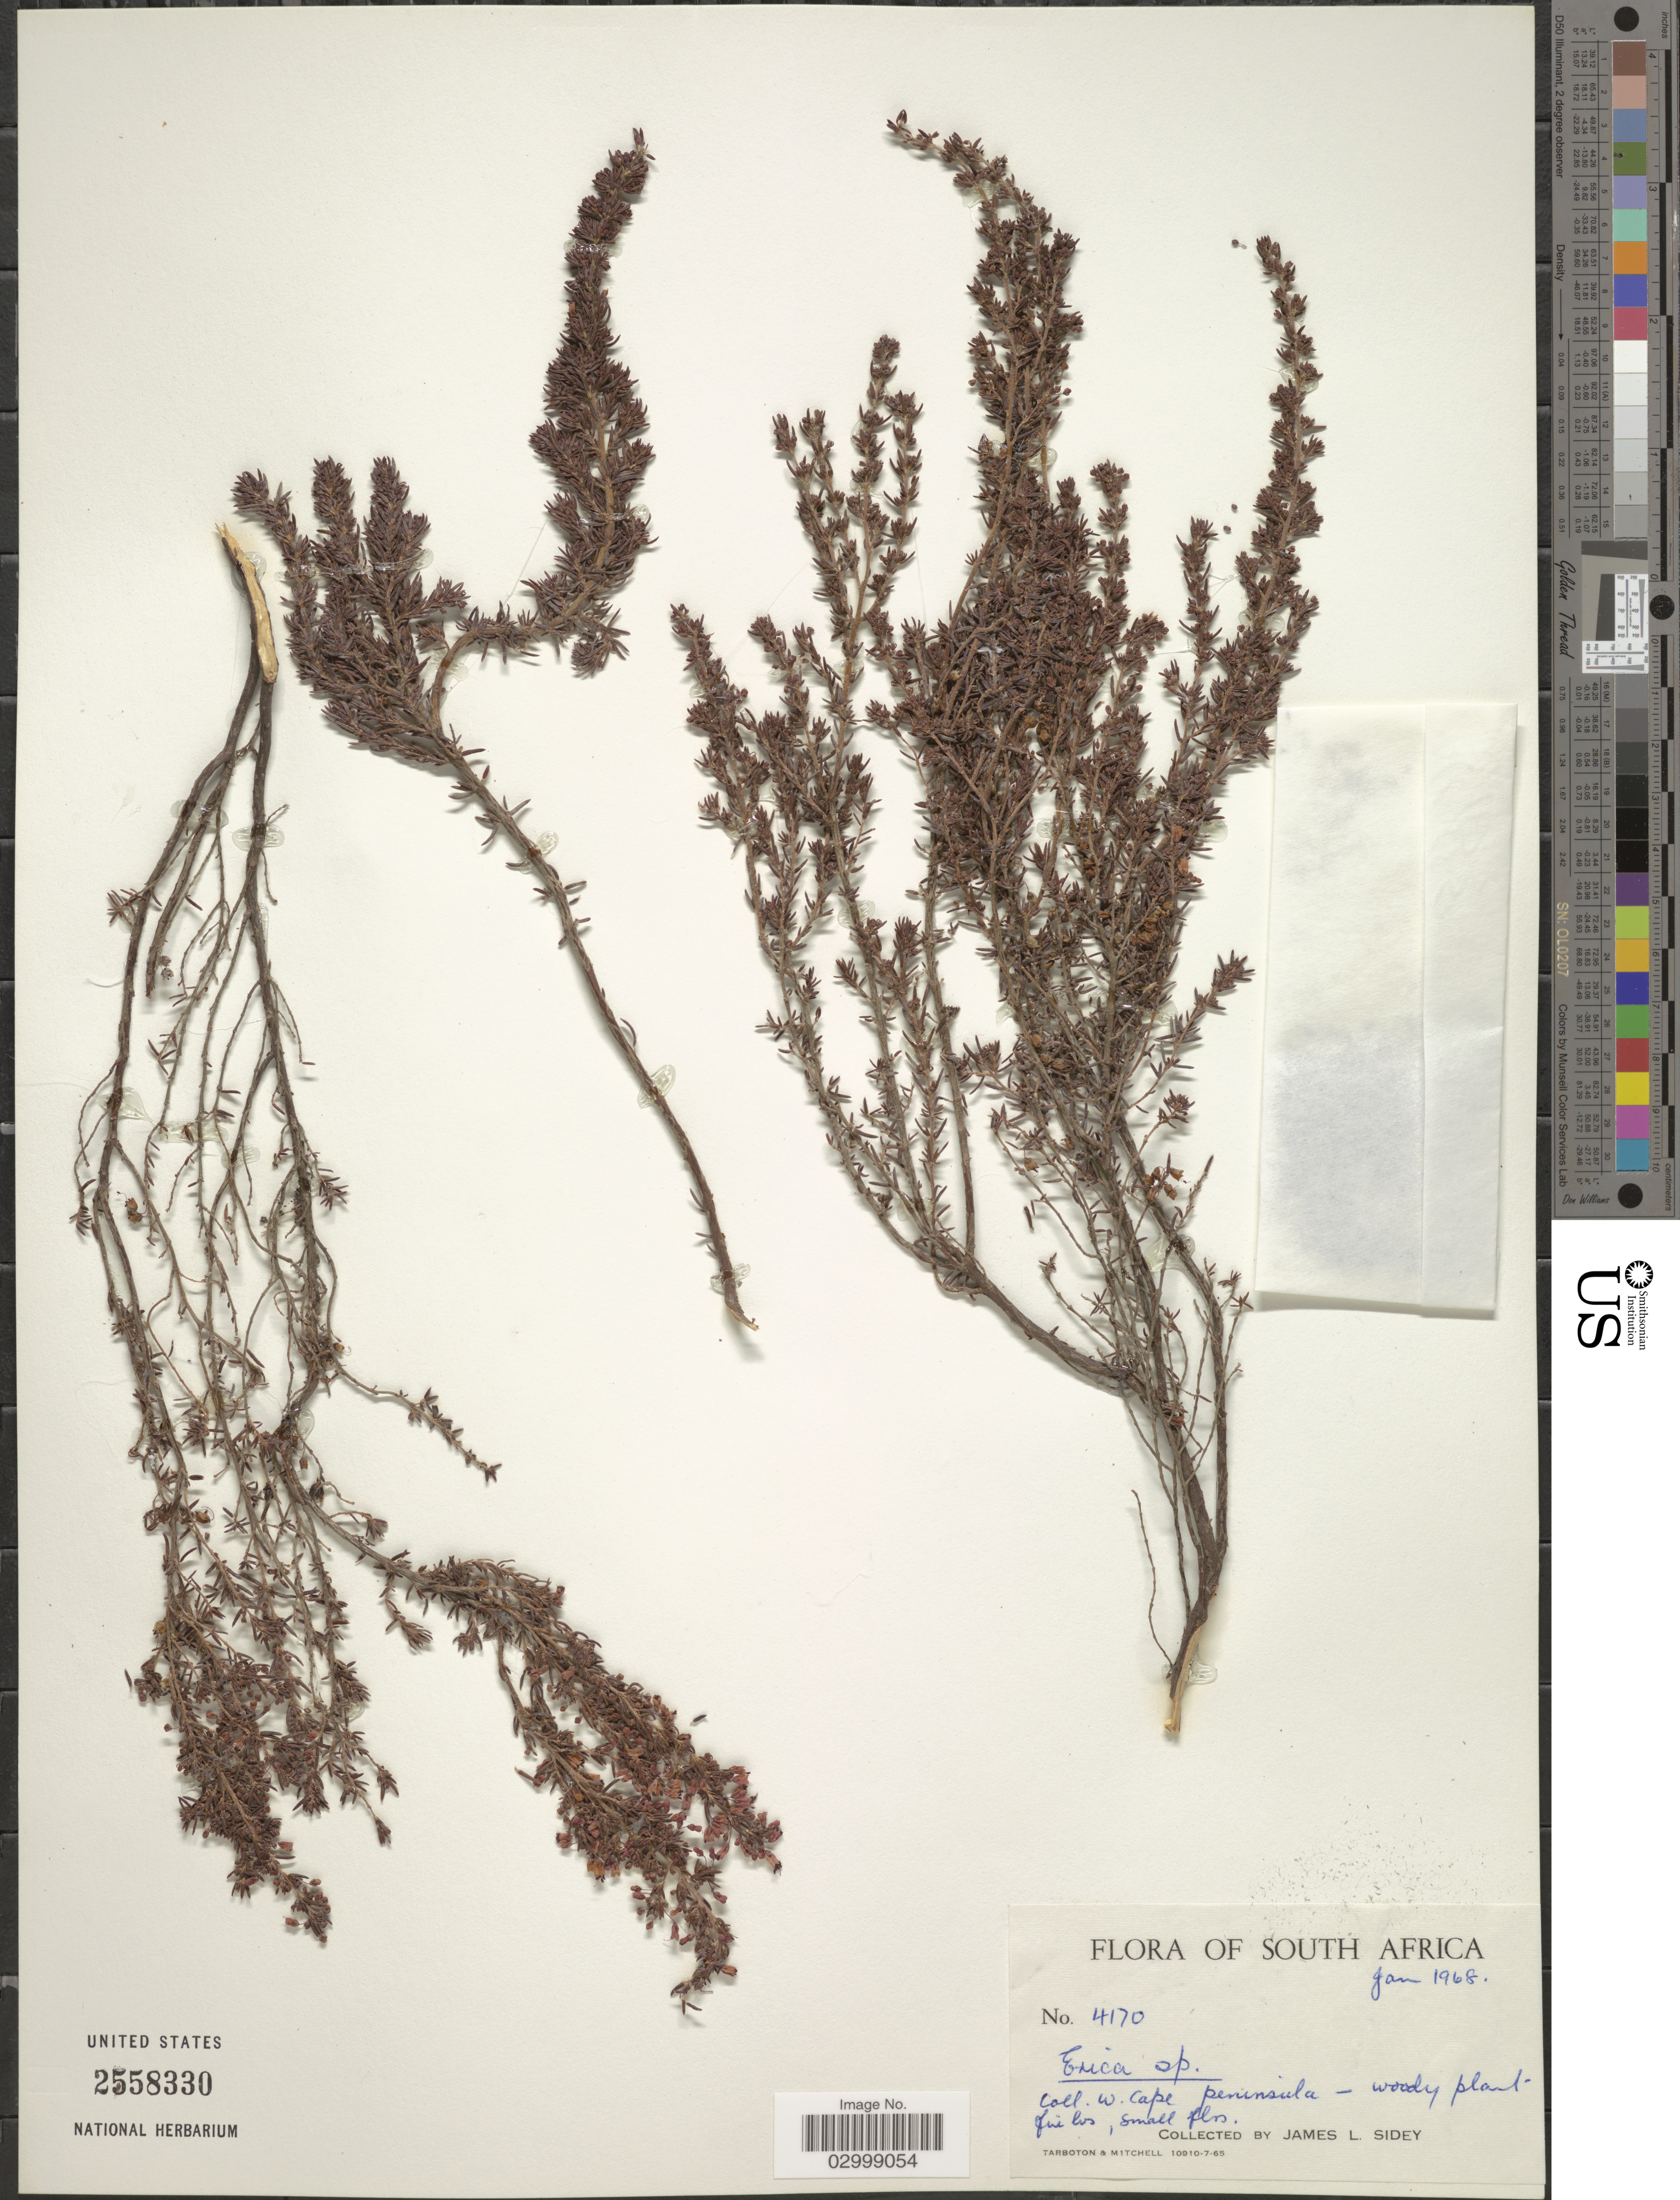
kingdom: Plantae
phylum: Tracheophyta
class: Magnoliopsida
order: Ericales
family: Ericaceae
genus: Erica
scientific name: Erica sp.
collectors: J. L. Sidey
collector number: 4170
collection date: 1968-01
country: South Africa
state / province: Western Cape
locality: W. Cape Peninsula.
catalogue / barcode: US 2558330